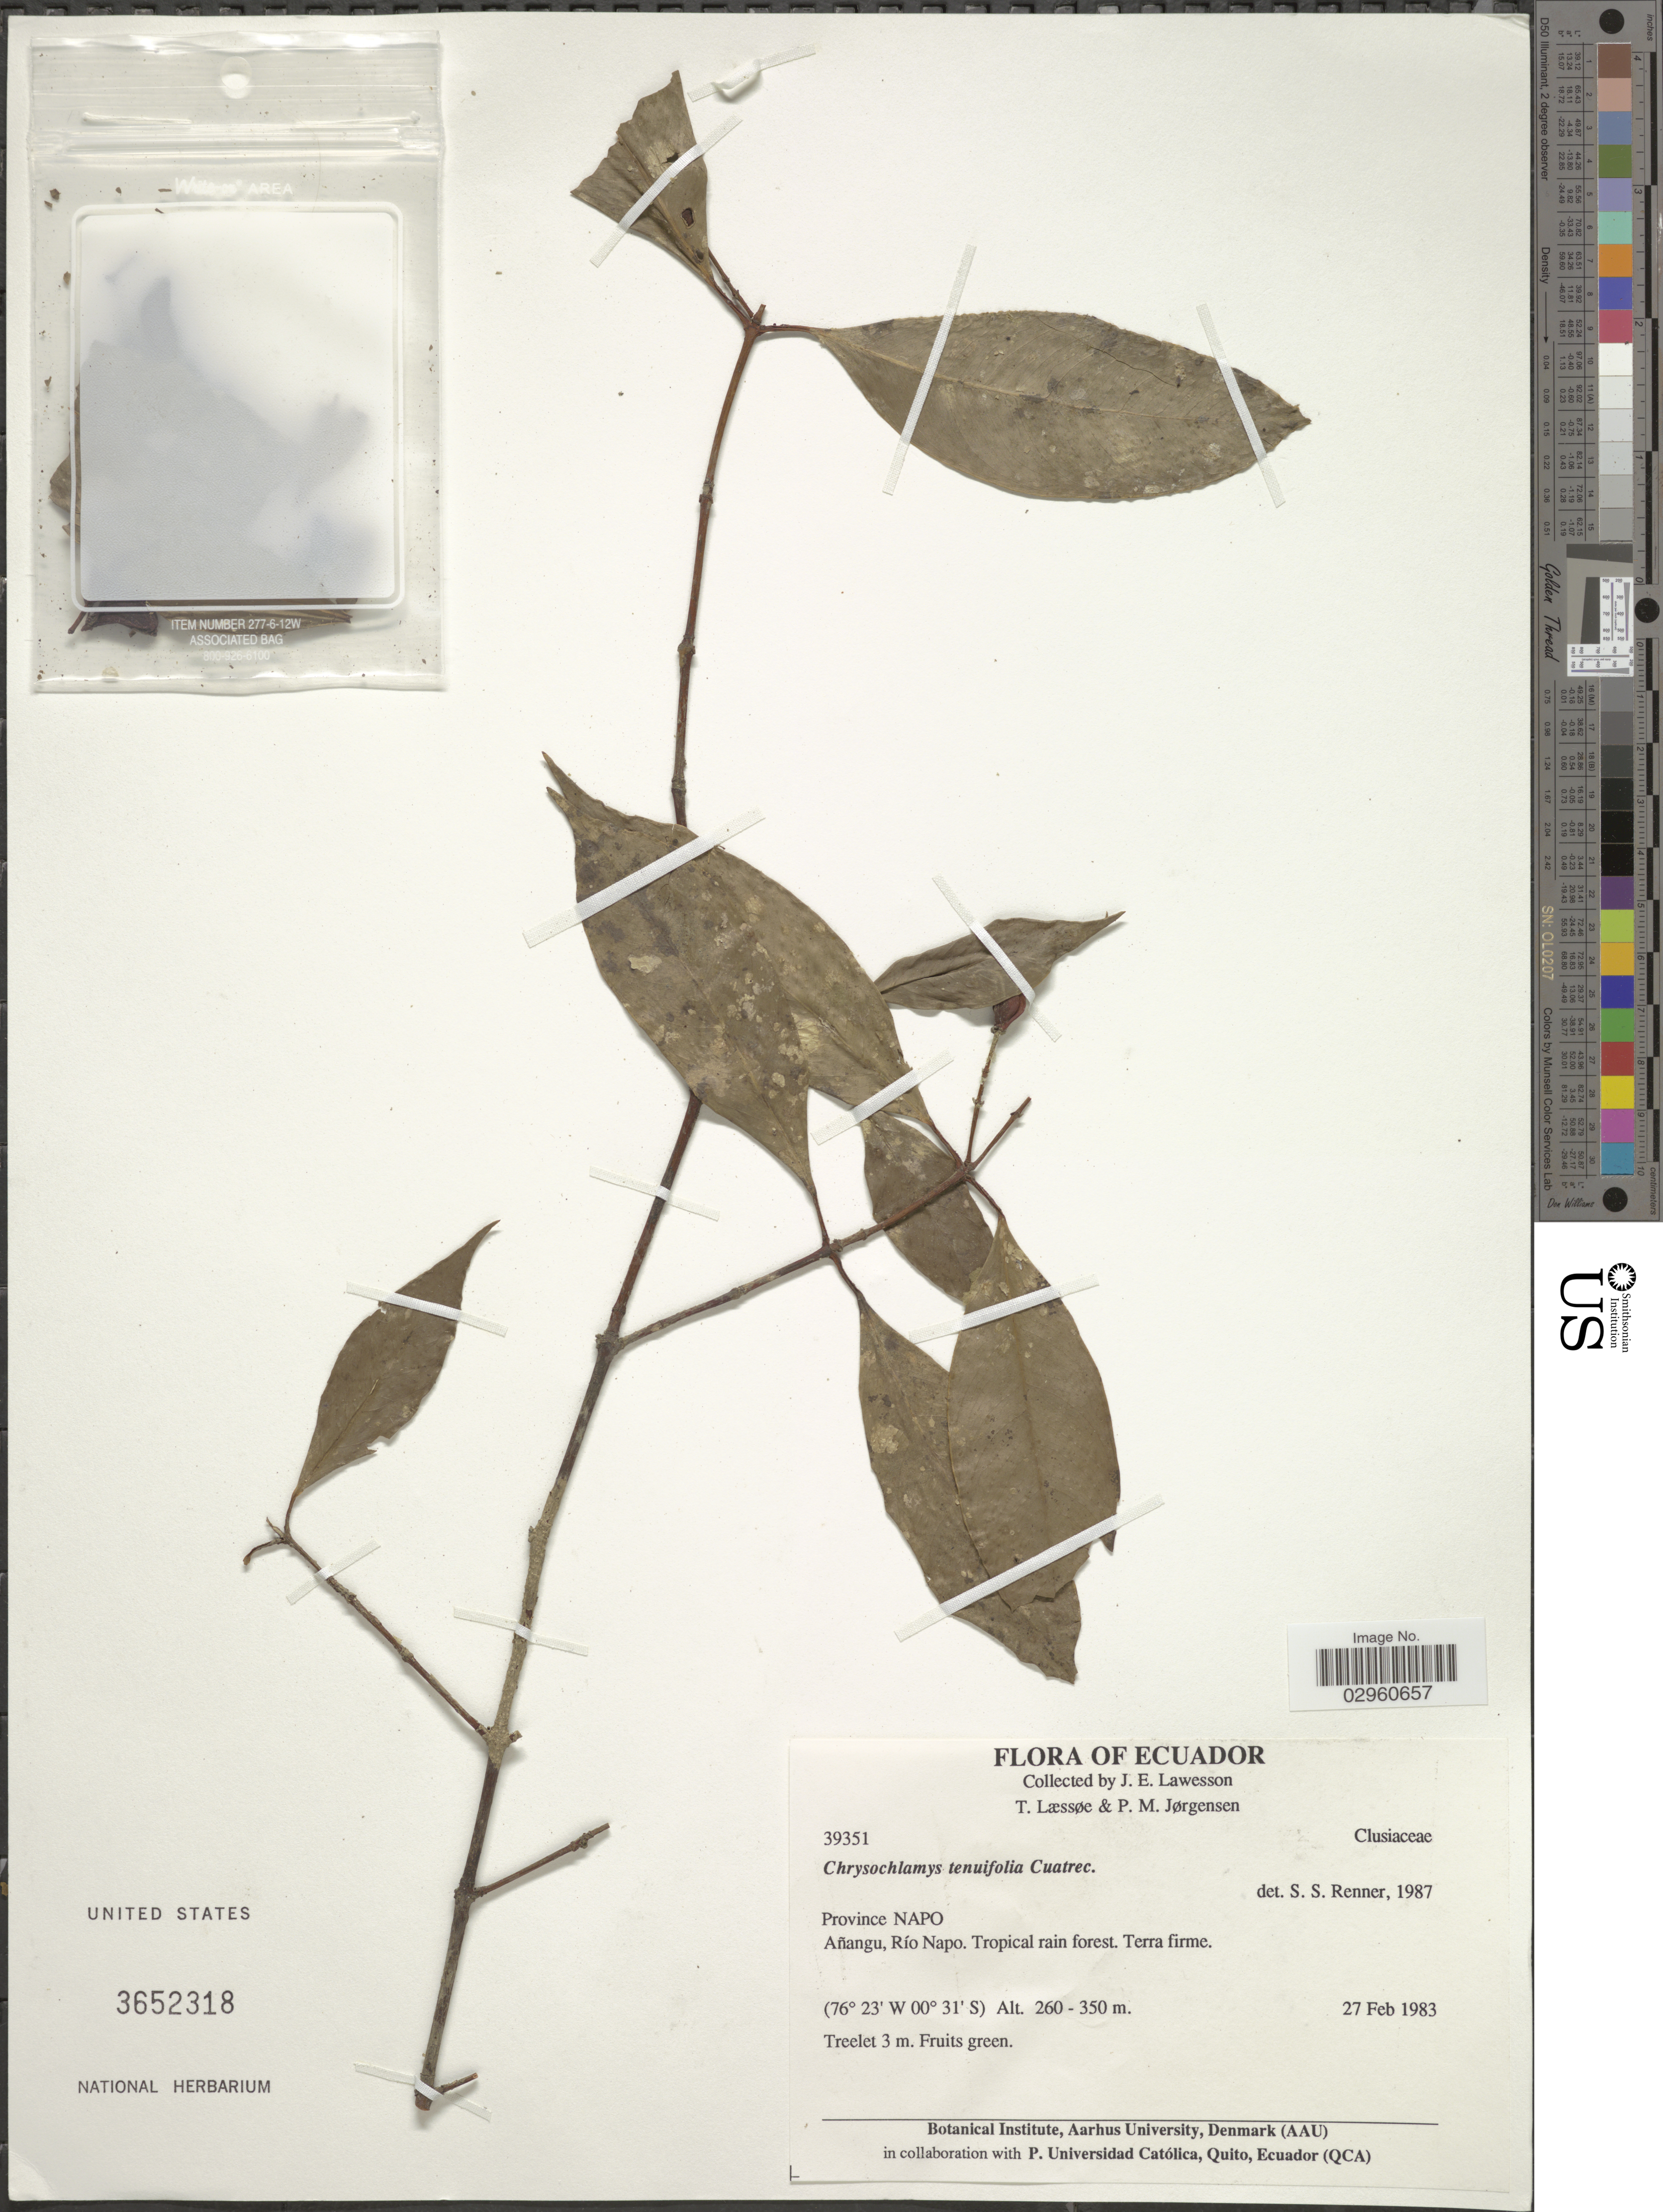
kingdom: Plantae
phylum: Tracheophyta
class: Magnoliopsida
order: Malpighiales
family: Clusiaceae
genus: Chrysochlamys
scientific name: Chrysochlamys tenuifolia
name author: Cuatrec.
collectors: J. Lawesson, T. Laessøe & P. Jørgensen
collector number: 39351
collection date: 1983-02-27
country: Ecuador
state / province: Napo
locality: Province Napo. Añangu, Río Napo.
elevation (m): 260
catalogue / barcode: US 3652318